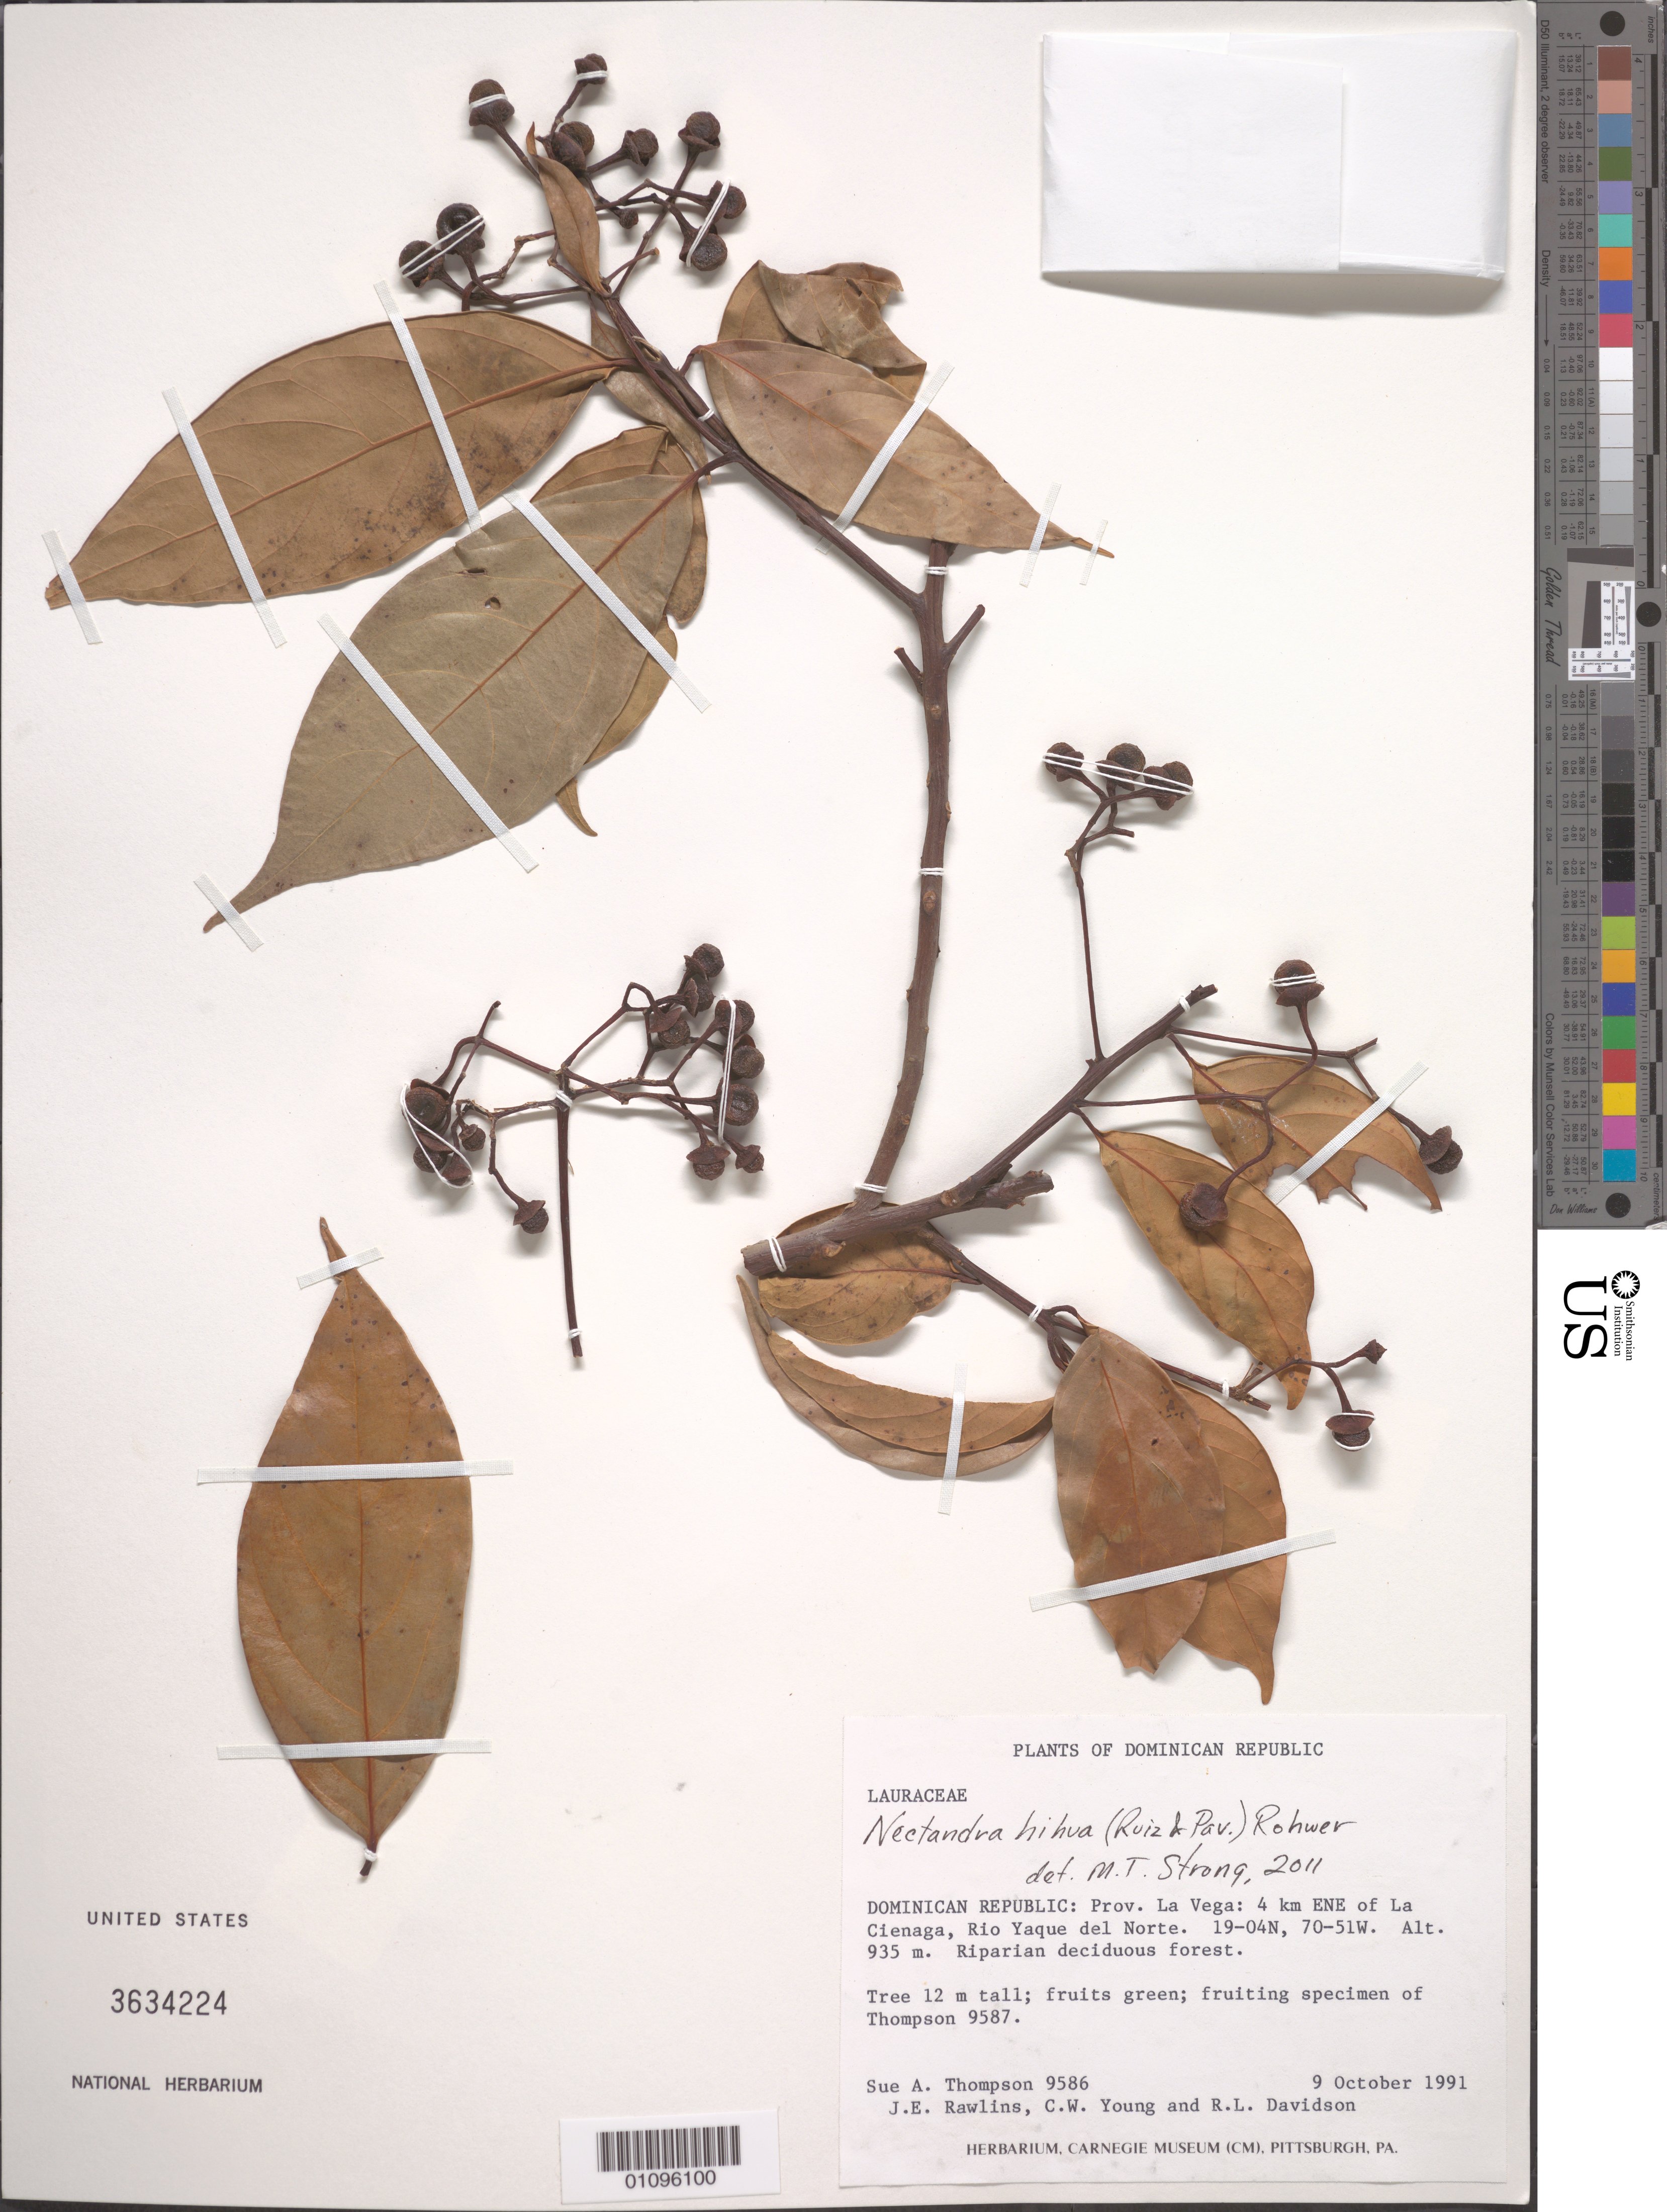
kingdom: Plantae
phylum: Tracheophyta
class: Magnoliopsida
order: Laurales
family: Lauraceae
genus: Nectandra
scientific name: Nectandra hihua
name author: (Ruiz & Pav.) Rohwer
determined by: Strong, M. T., (US), Smithsonian Institution - National Museum of Natural History (UNITED STATES)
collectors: S. A. Thompson, J. Rawlins, C. Young & R. Davidson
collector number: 9586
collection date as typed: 09 Oct 1991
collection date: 1991-10-09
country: Dominican Republic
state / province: La Vega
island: Hispaniola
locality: La Cienaga, 4 km ENE; Rio Yaque del Norte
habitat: Riparian deciduous forest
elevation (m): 935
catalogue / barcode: US 3634224